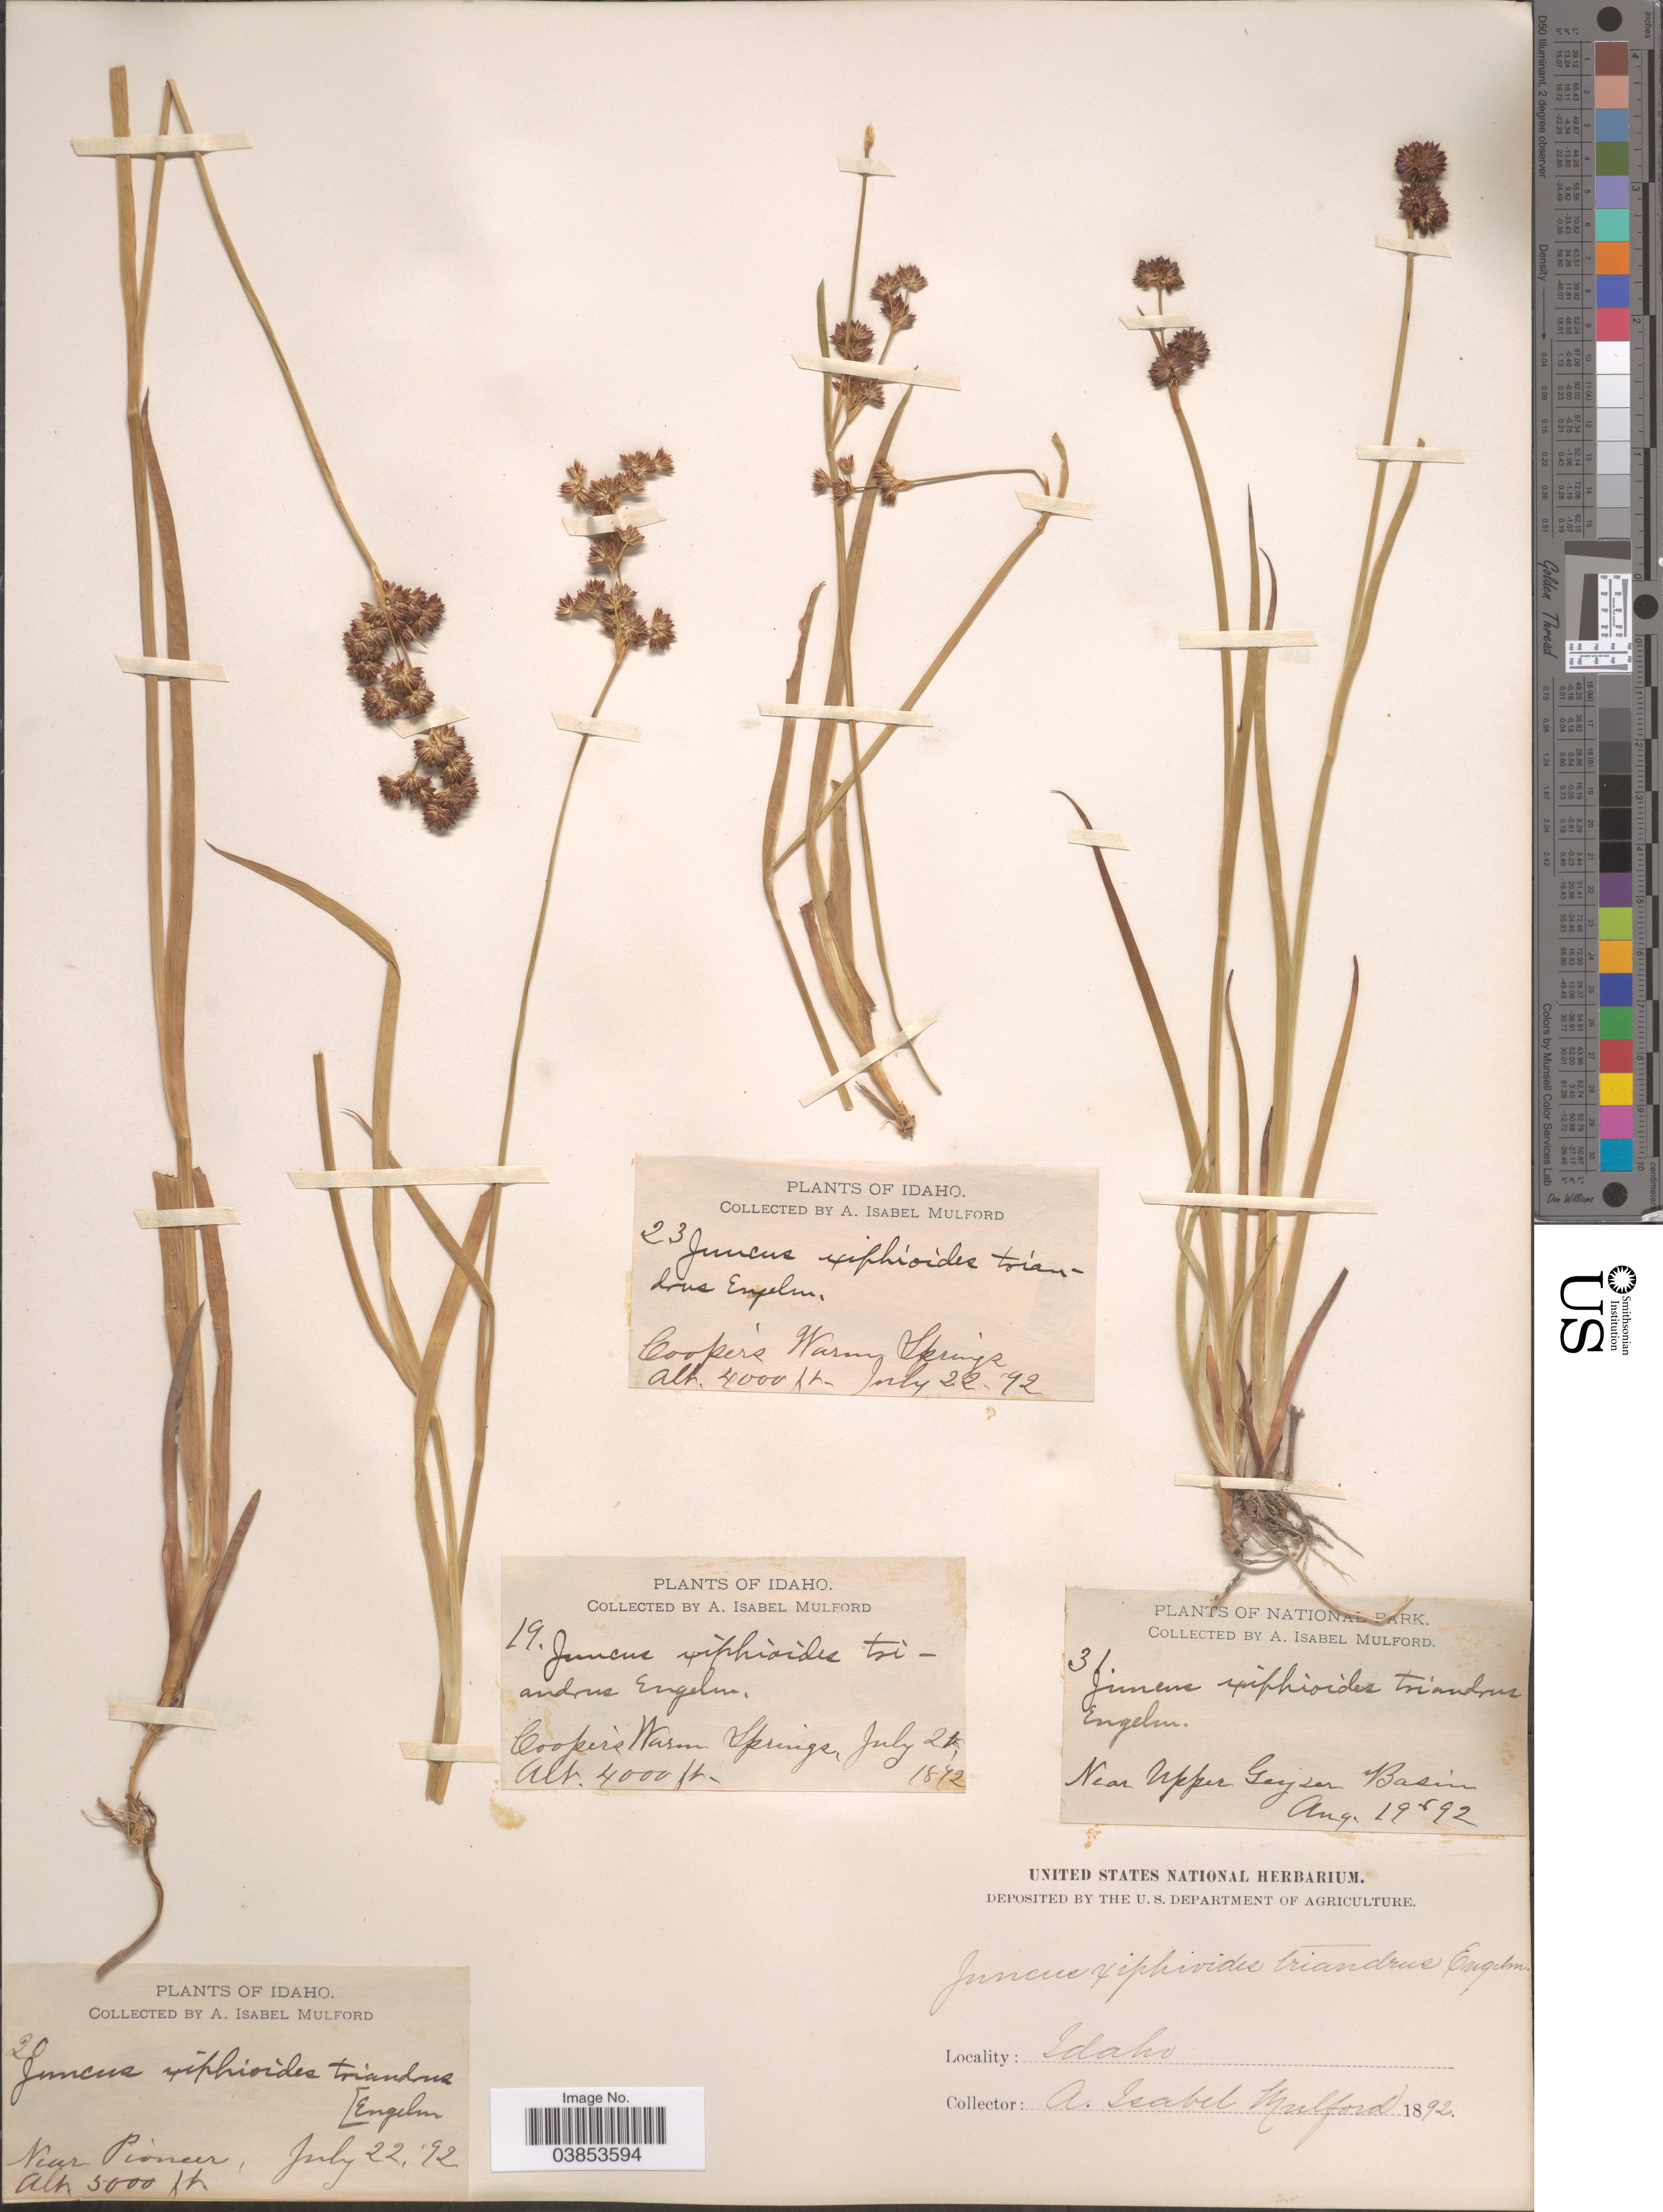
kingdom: Plantae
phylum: Tracheophyta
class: Liliopsida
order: Poales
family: Juncaceae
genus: Juncus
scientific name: Juncus ensifolius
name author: Wikstr.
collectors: A. Mulford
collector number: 23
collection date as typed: Transcribed d/m/y: 22/7/92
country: United States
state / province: Idaho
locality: Cooper's Warm Springs.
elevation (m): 1219